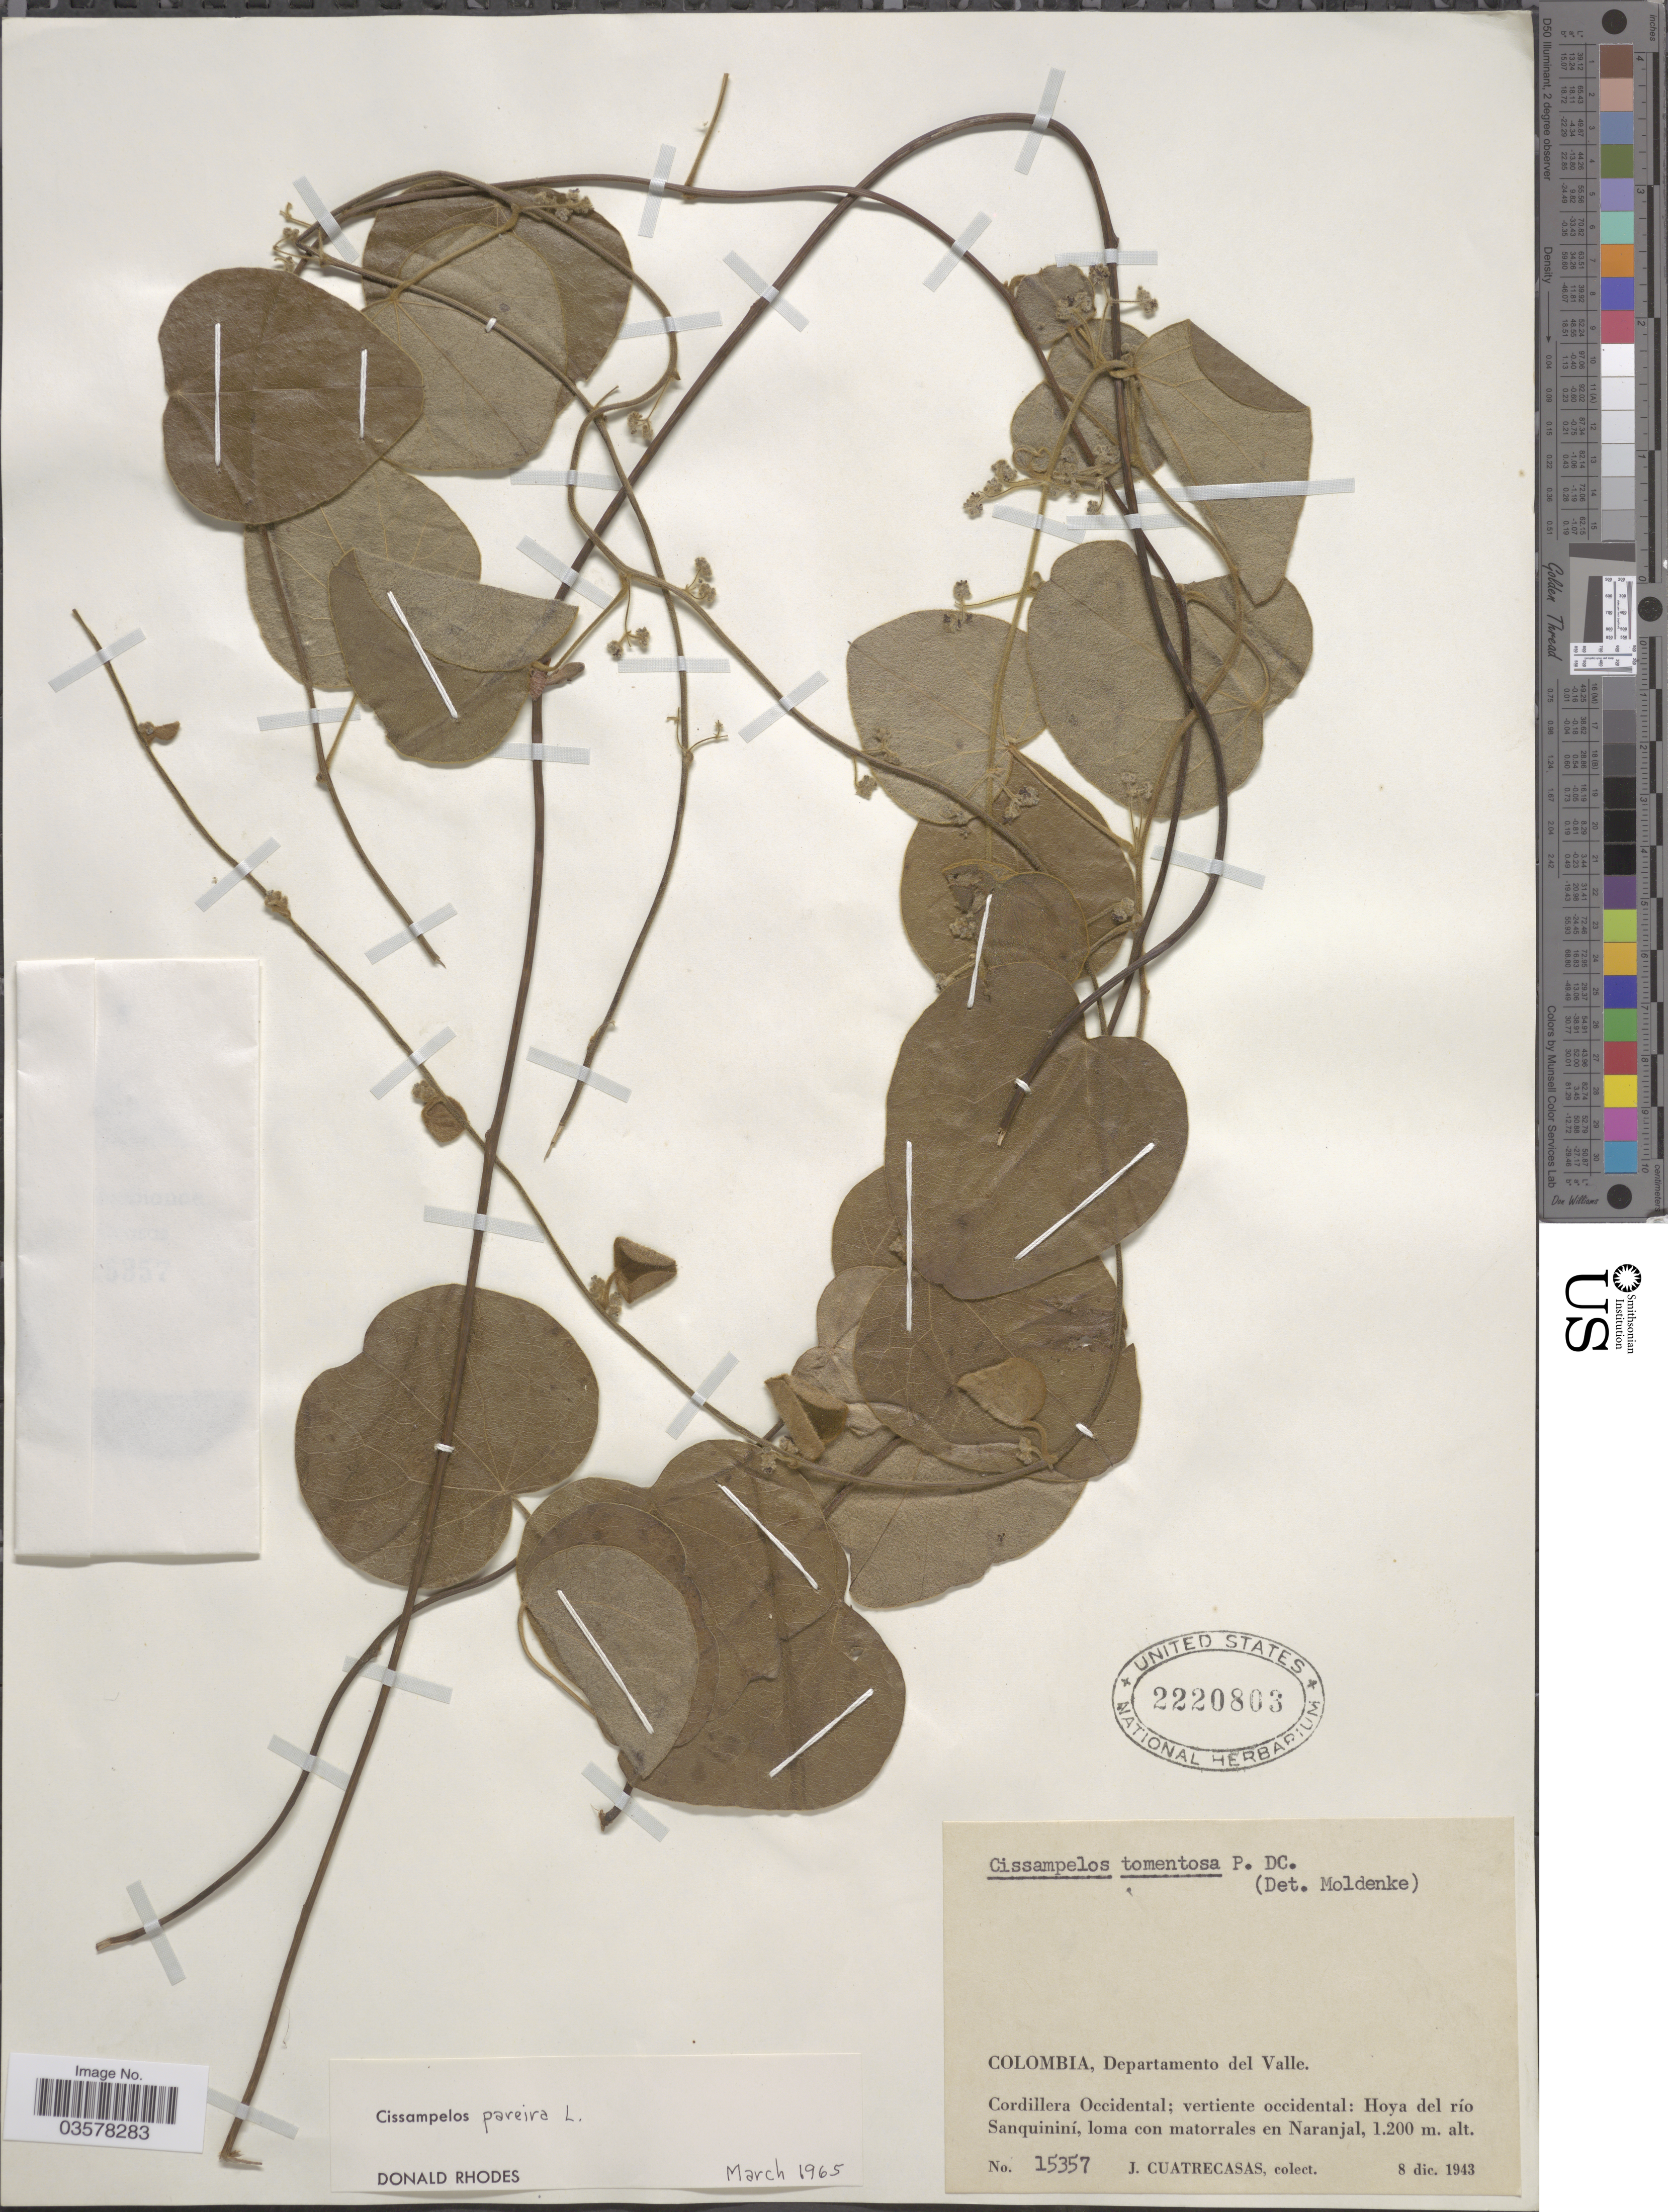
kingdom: Plantae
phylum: Tracheophyta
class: Magnoliopsida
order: Ranunculales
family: Menispermaceae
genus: Cissampelos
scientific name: Cissampelos pareira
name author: L.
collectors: J. Cuatrecasas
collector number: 15357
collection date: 1943-12-08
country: Colombia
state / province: Valle del Cauca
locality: Departamento del Valle. Cordillera Occidental; vertiente occidental: Hoya del río Sanquininí, loma con matorrales en Naranjal.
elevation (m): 1200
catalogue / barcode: US 2220803